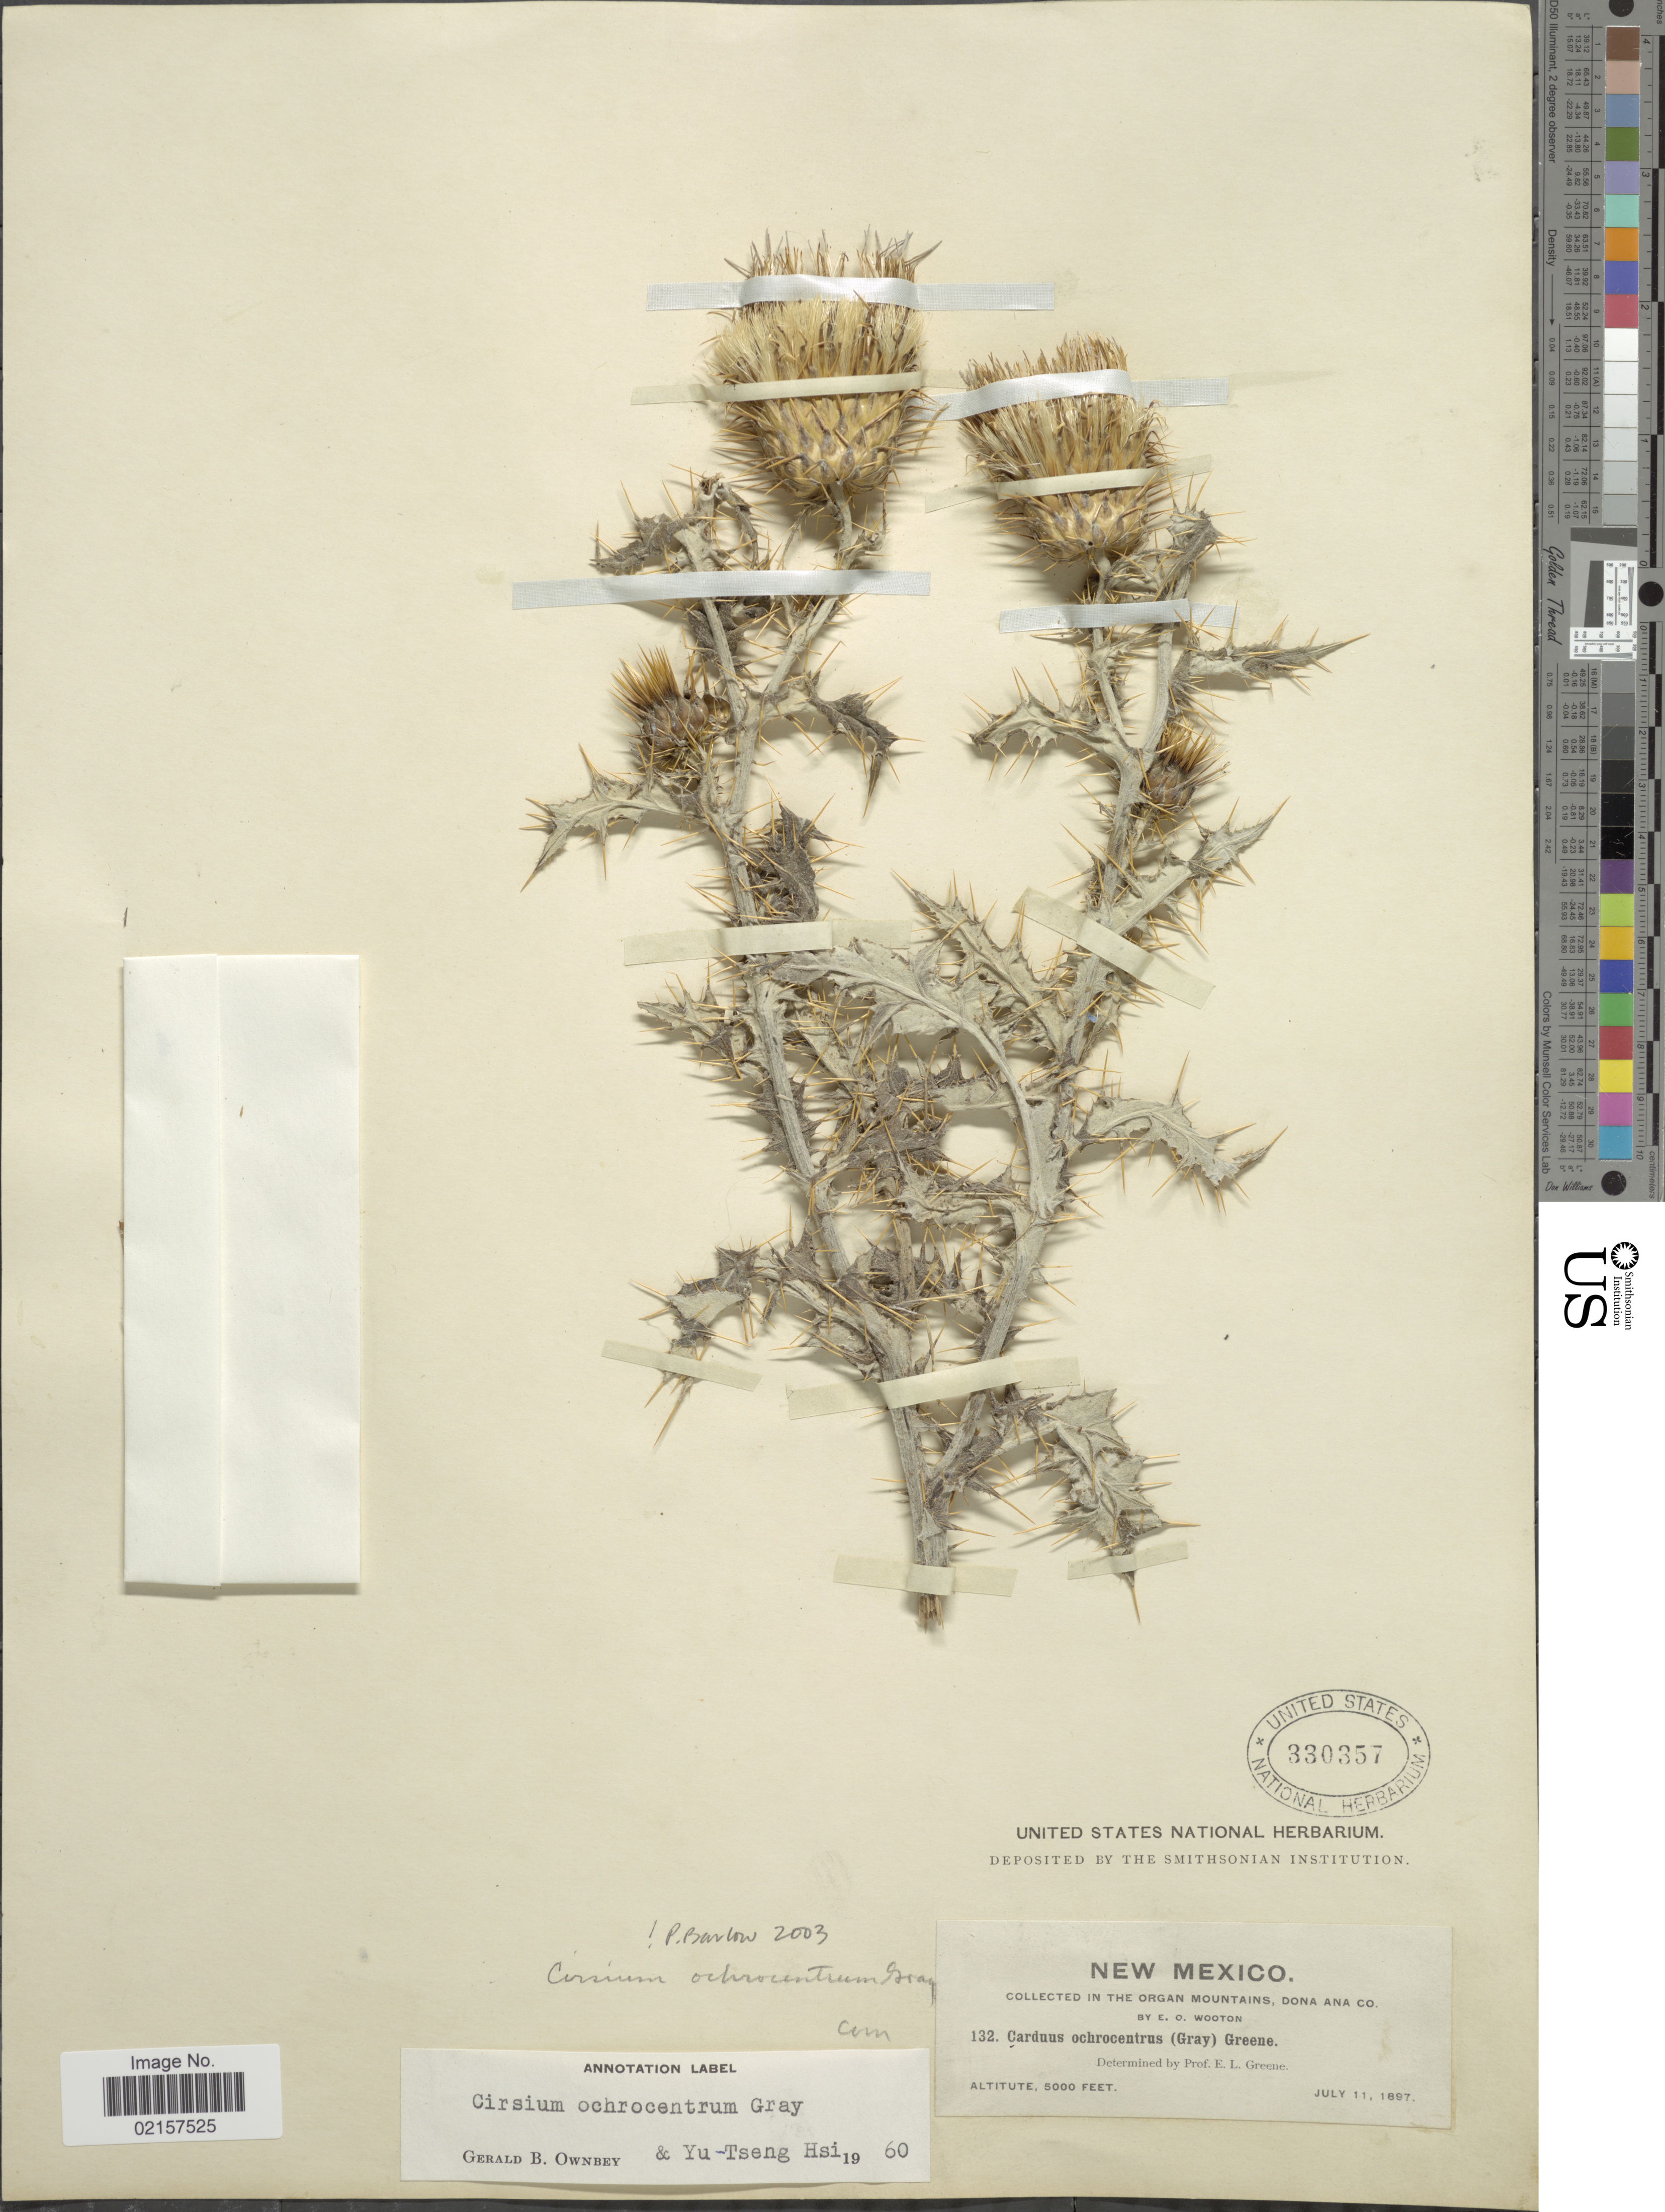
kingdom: Plantae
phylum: Tracheophyta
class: Magnoliopsida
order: Asterales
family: Asteraceae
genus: Cirsium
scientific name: Cirsium ochrocentrum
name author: A. Gray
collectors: E. O. Wooton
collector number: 132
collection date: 1897-07-11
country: United States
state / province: New Mexico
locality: Organ Mountains, Dona Ana Co.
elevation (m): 1524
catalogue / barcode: US 330357